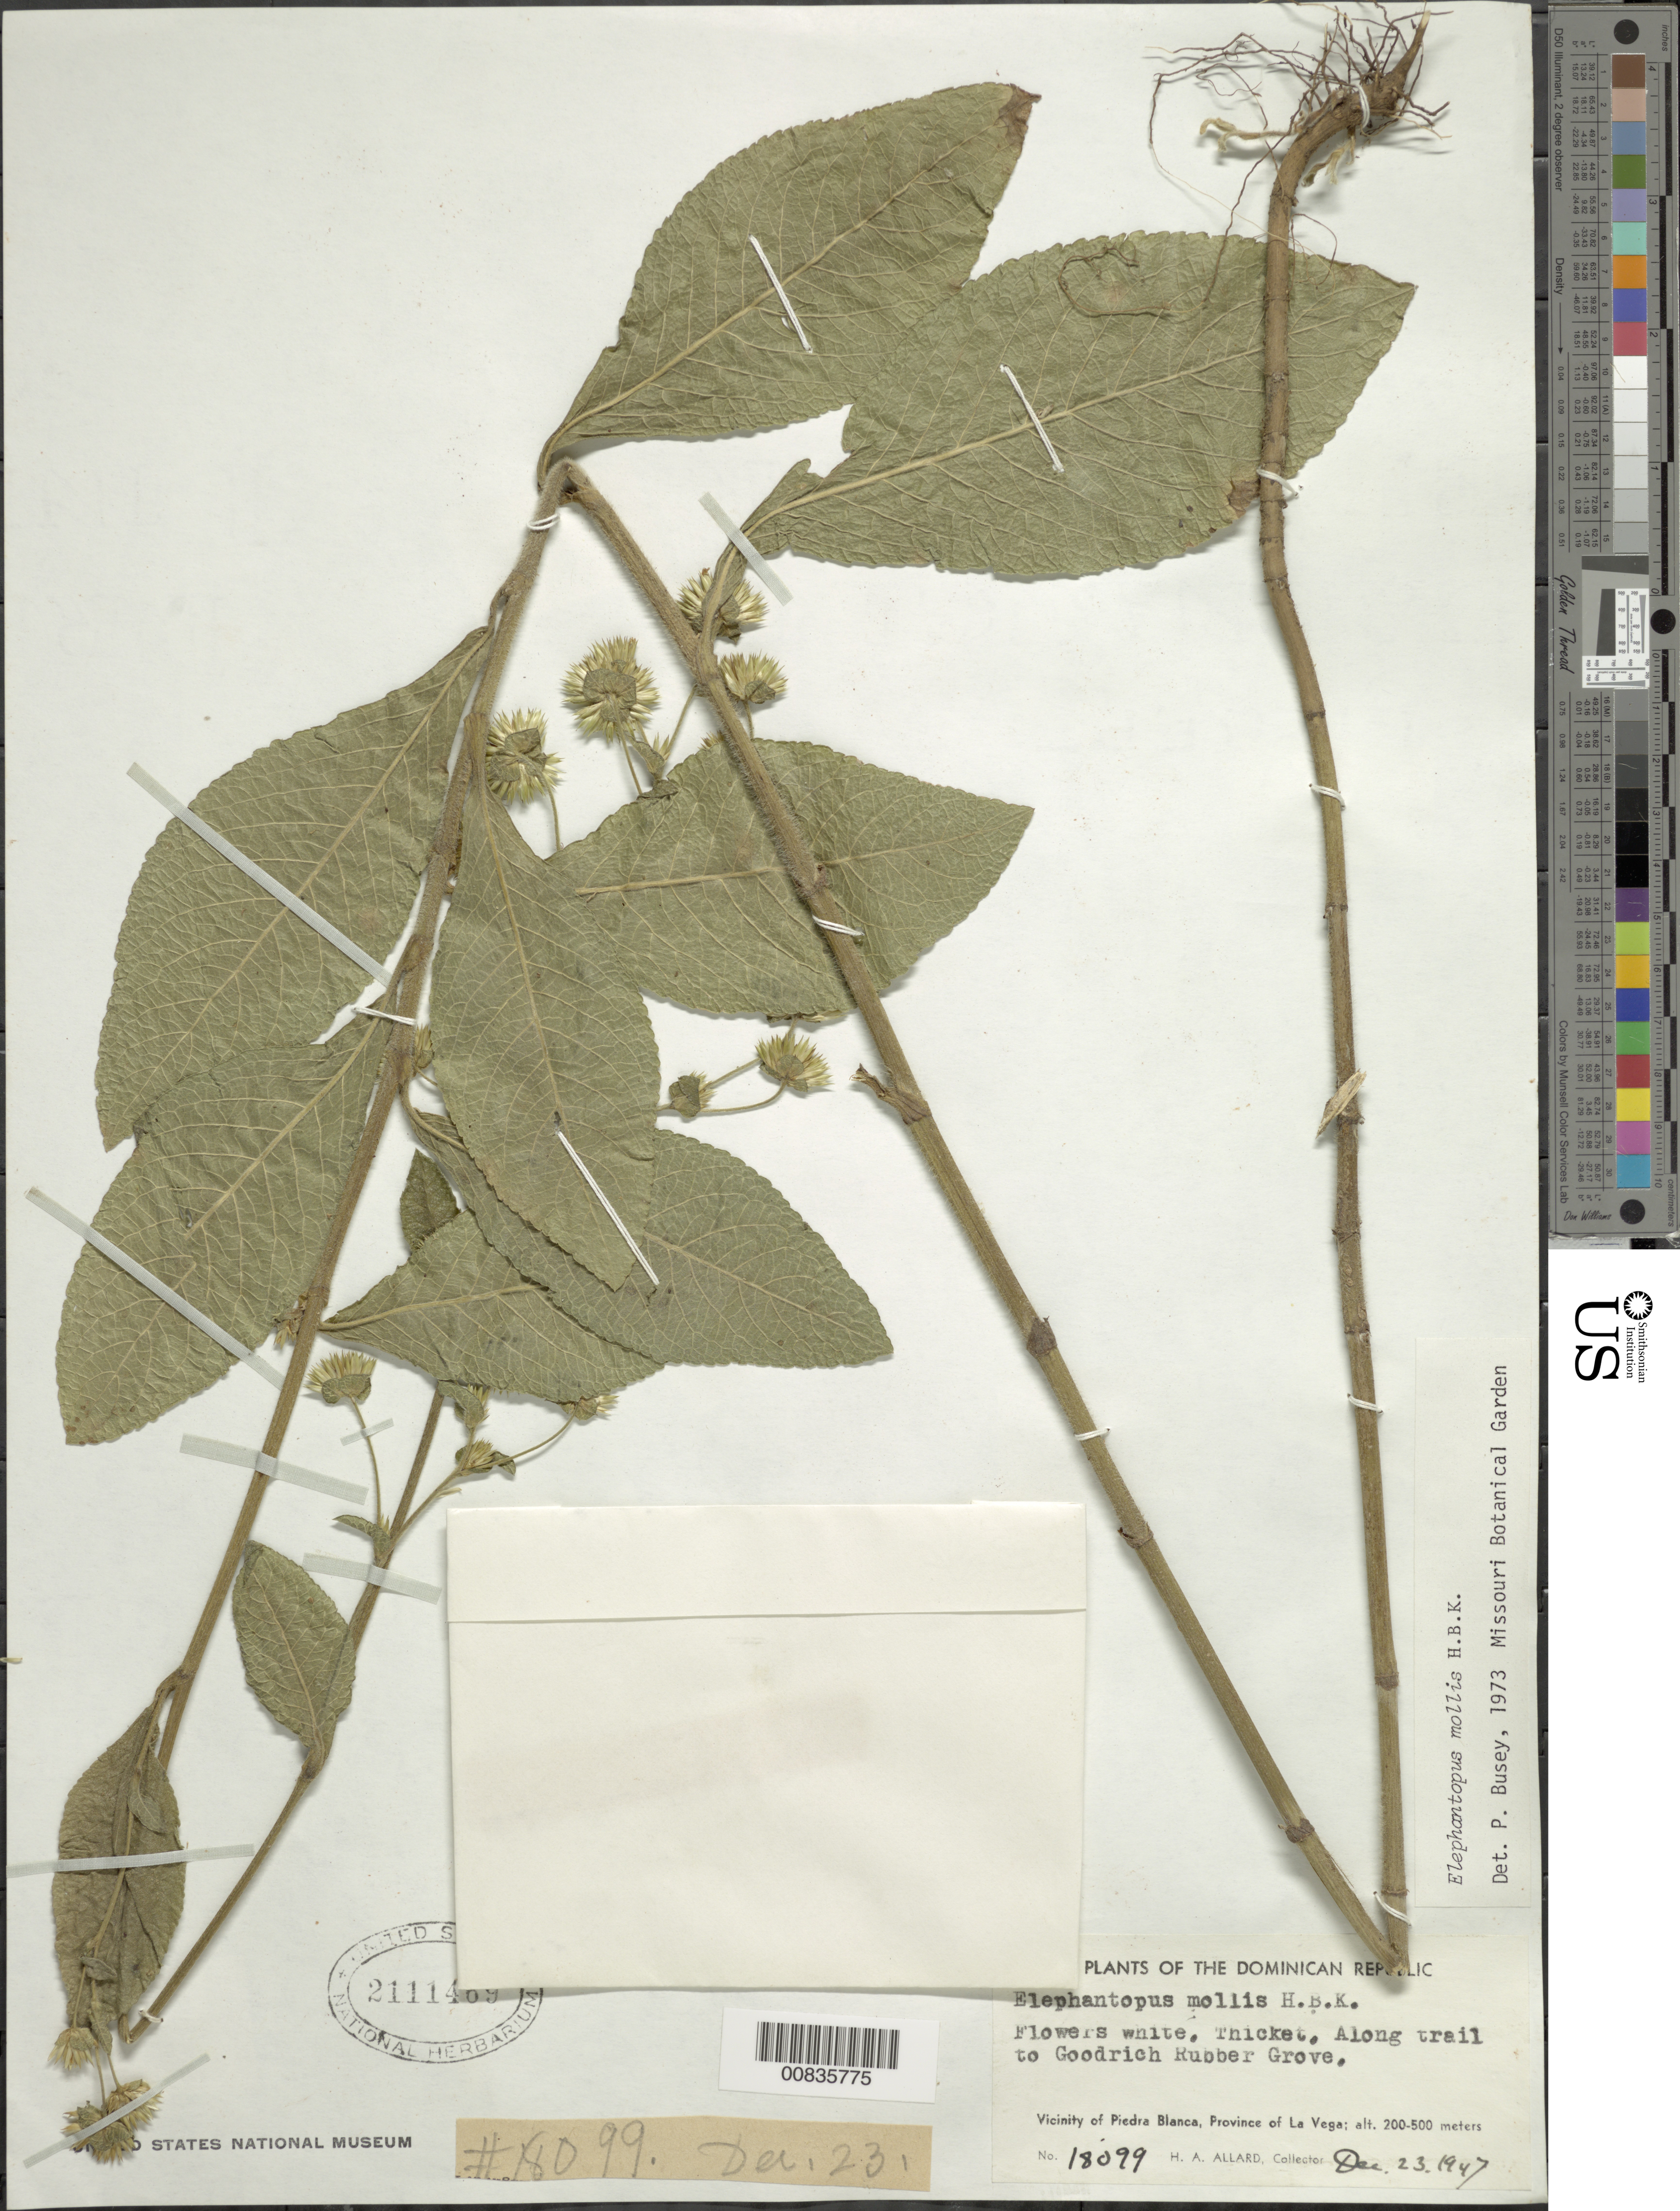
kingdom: Plantae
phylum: Tracheophyta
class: Magnoliopsida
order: Asterales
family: Asteraceae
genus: Elephantopus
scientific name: Elephantopus mollis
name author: Kunth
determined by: Busey, P.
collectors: H. A. Allard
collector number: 18099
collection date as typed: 23 Dec 1947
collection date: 1947-12-23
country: Dominican Republic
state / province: La Vega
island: Hispaniola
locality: Vicinity of Piedra Blanca, along trail to Goodrich Rubber Grove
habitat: Thicket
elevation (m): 200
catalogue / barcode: US 2111469